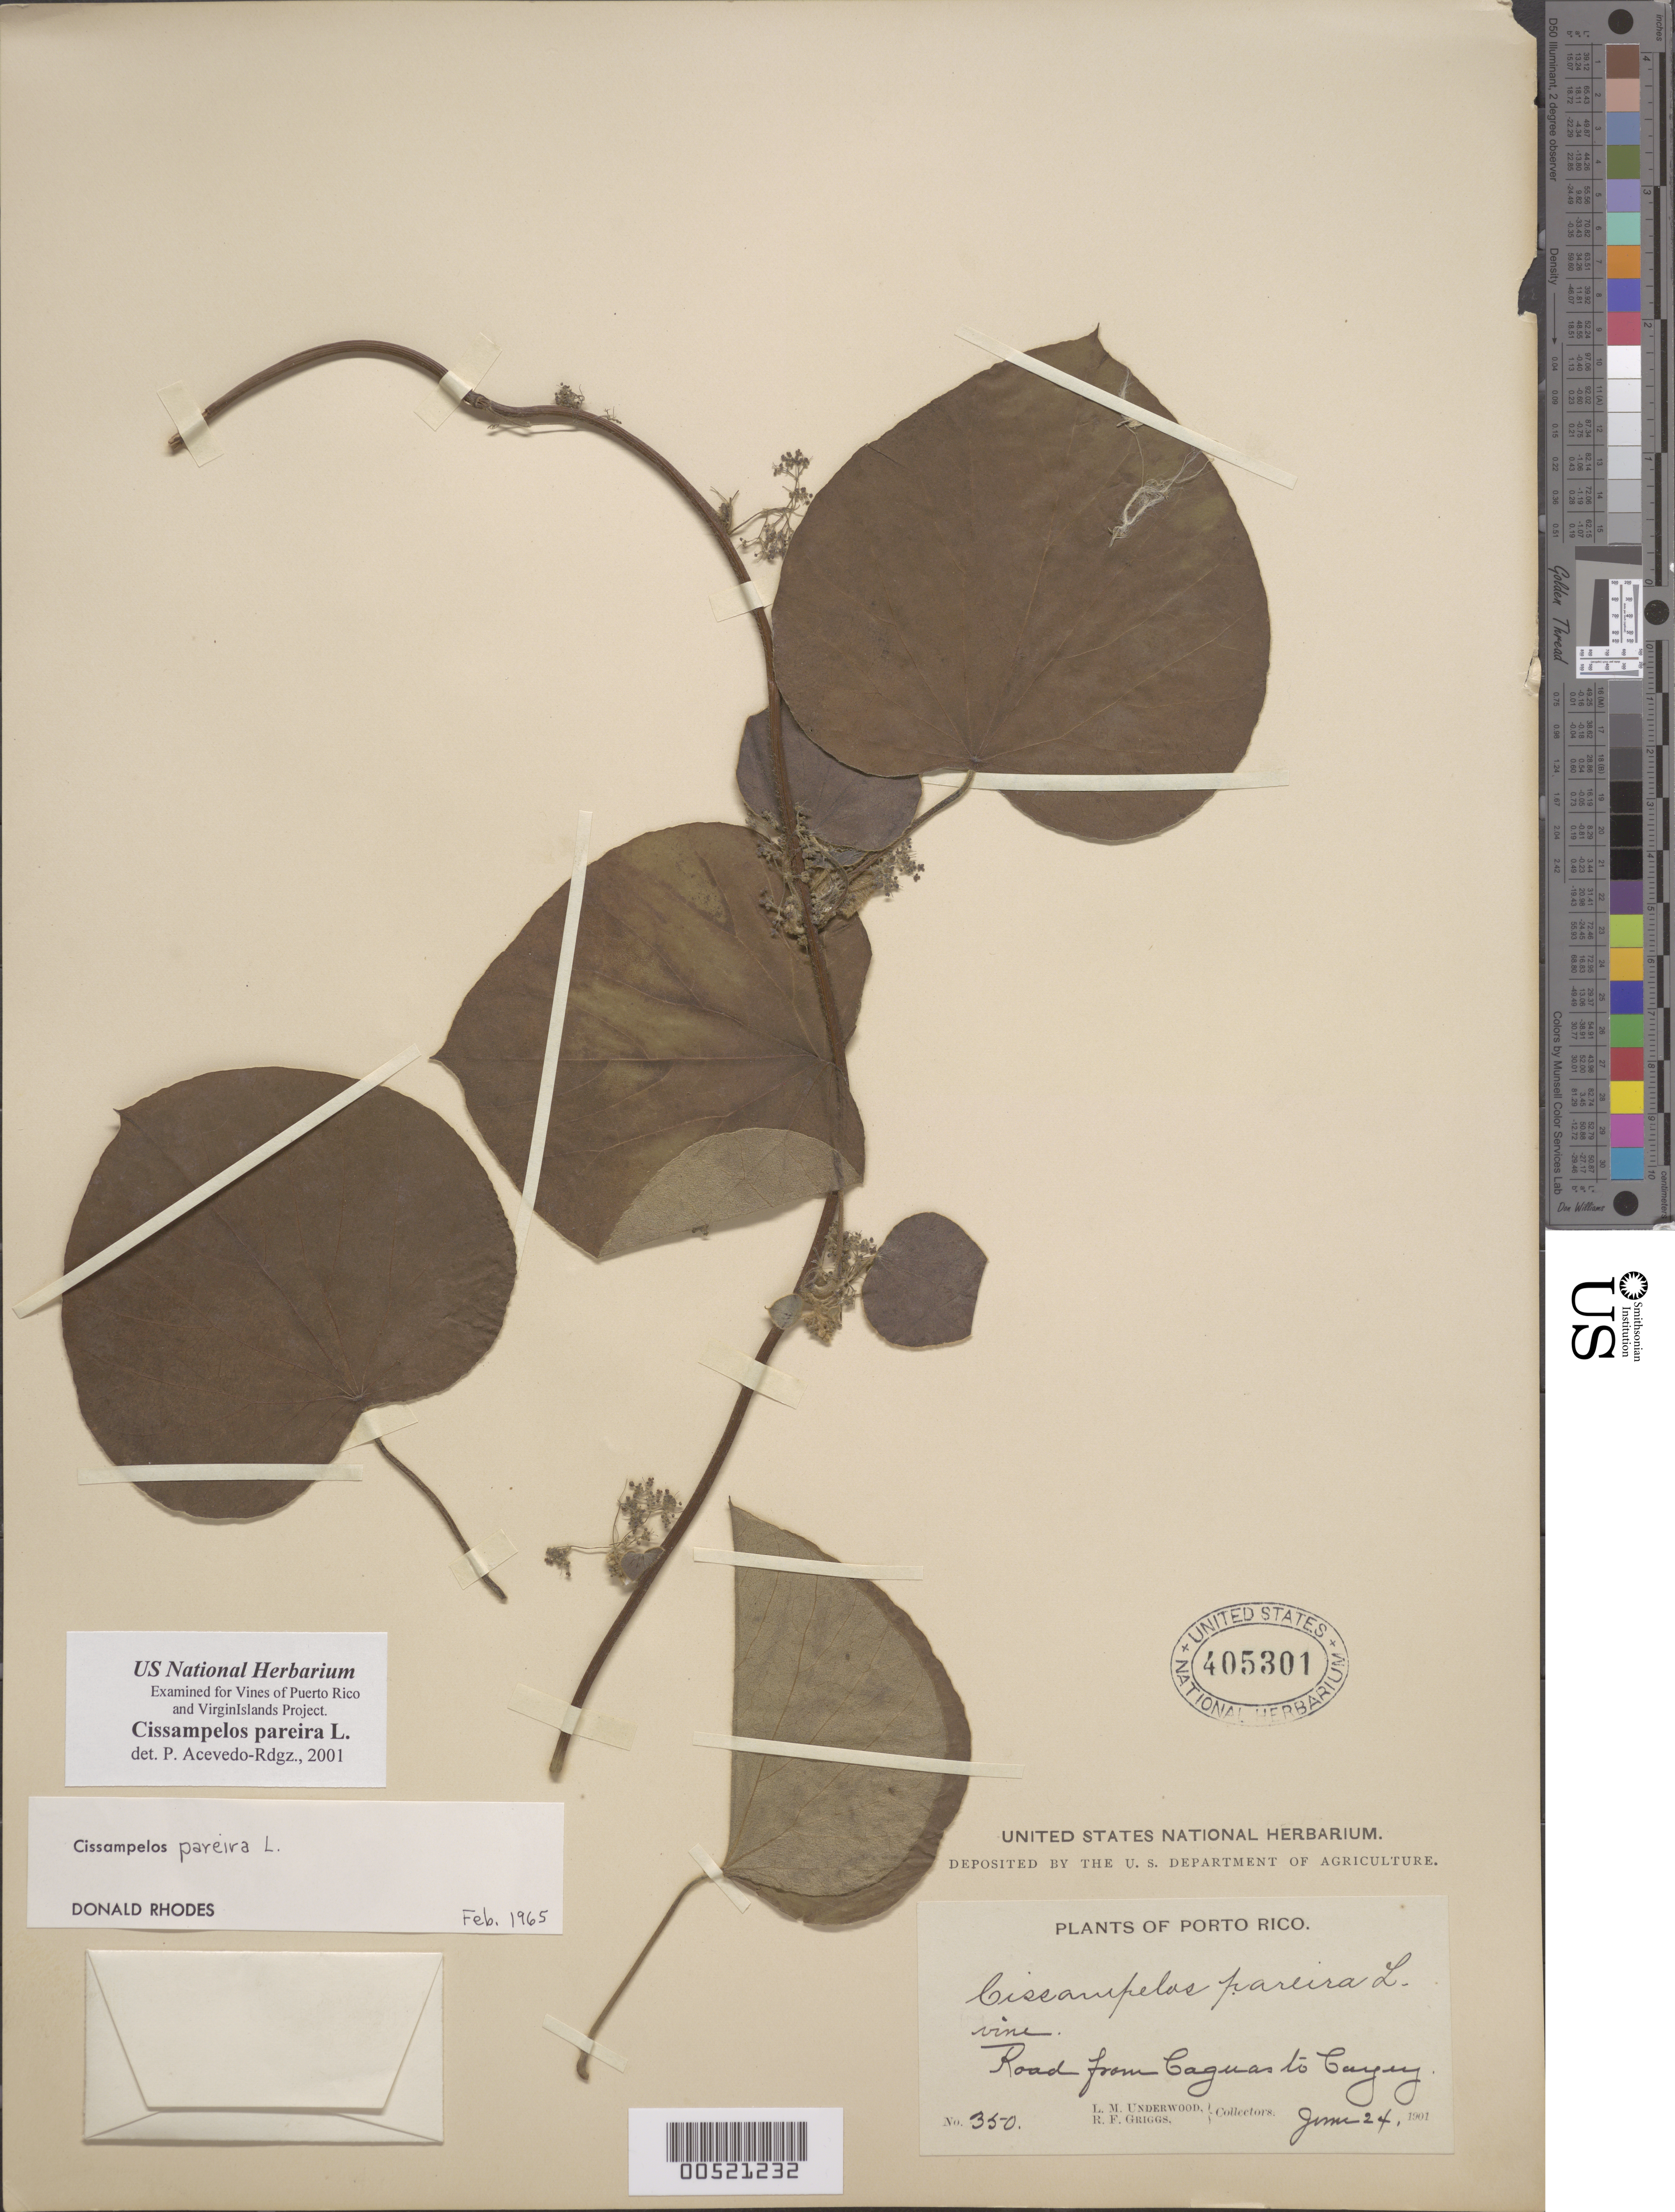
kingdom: Plantae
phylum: Tracheophyta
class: Magnoliopsida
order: Ranunculales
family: Menispermaceae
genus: Cissampelos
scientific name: Cissampelos pareira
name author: L.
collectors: L. M. Underwood & R. F. Griggs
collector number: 350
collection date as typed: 24 Jun 1901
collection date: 1901-06-24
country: Puerto Rico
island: Greater Antilles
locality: road from Caguas to Cayey.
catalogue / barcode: US 405301